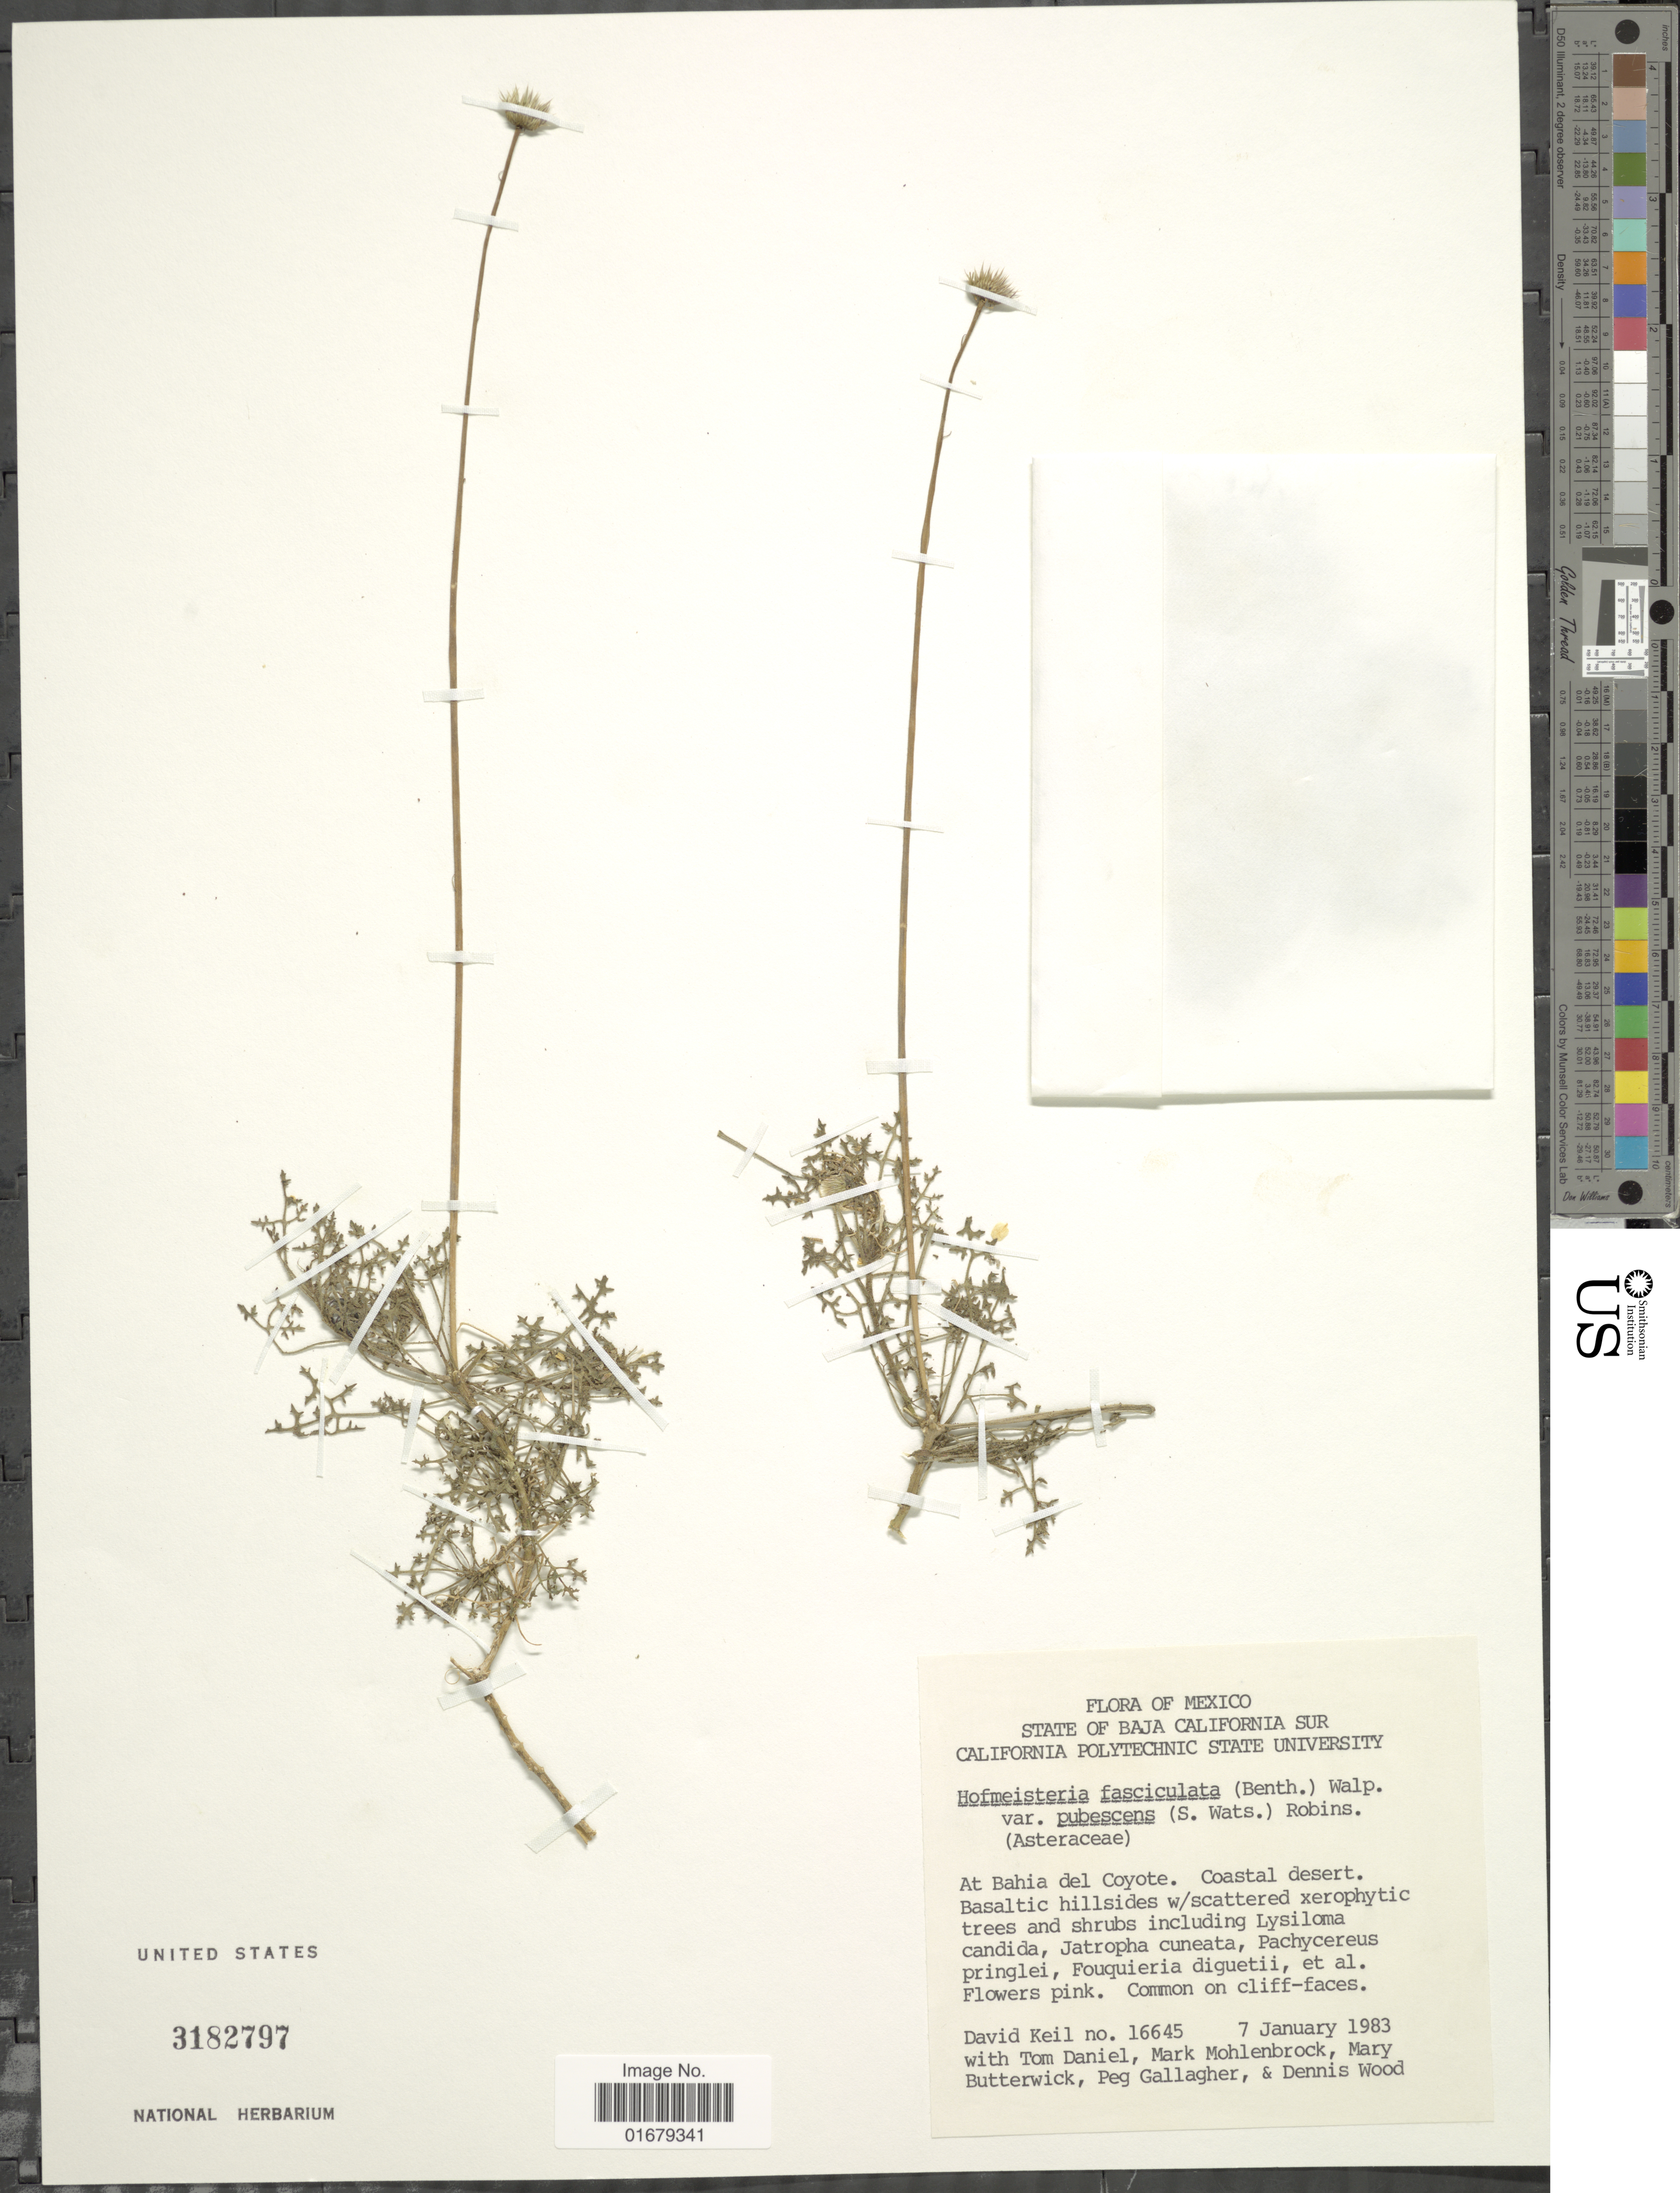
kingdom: Plantae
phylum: Tracheophyta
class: Magnoliopsida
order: Asterales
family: Asteraceae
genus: Hofmeisteria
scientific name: Hofmeisteria fasciculata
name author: (Benth.) Walp.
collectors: D. J. Keil, T. Daniel, M. Mohlenbrock, M. Butterwick & et al.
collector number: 16645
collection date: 1983-01-07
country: Mexico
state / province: Baja California Sur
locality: At Bahia del Coyote, Coastal desert.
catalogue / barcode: US 3182797